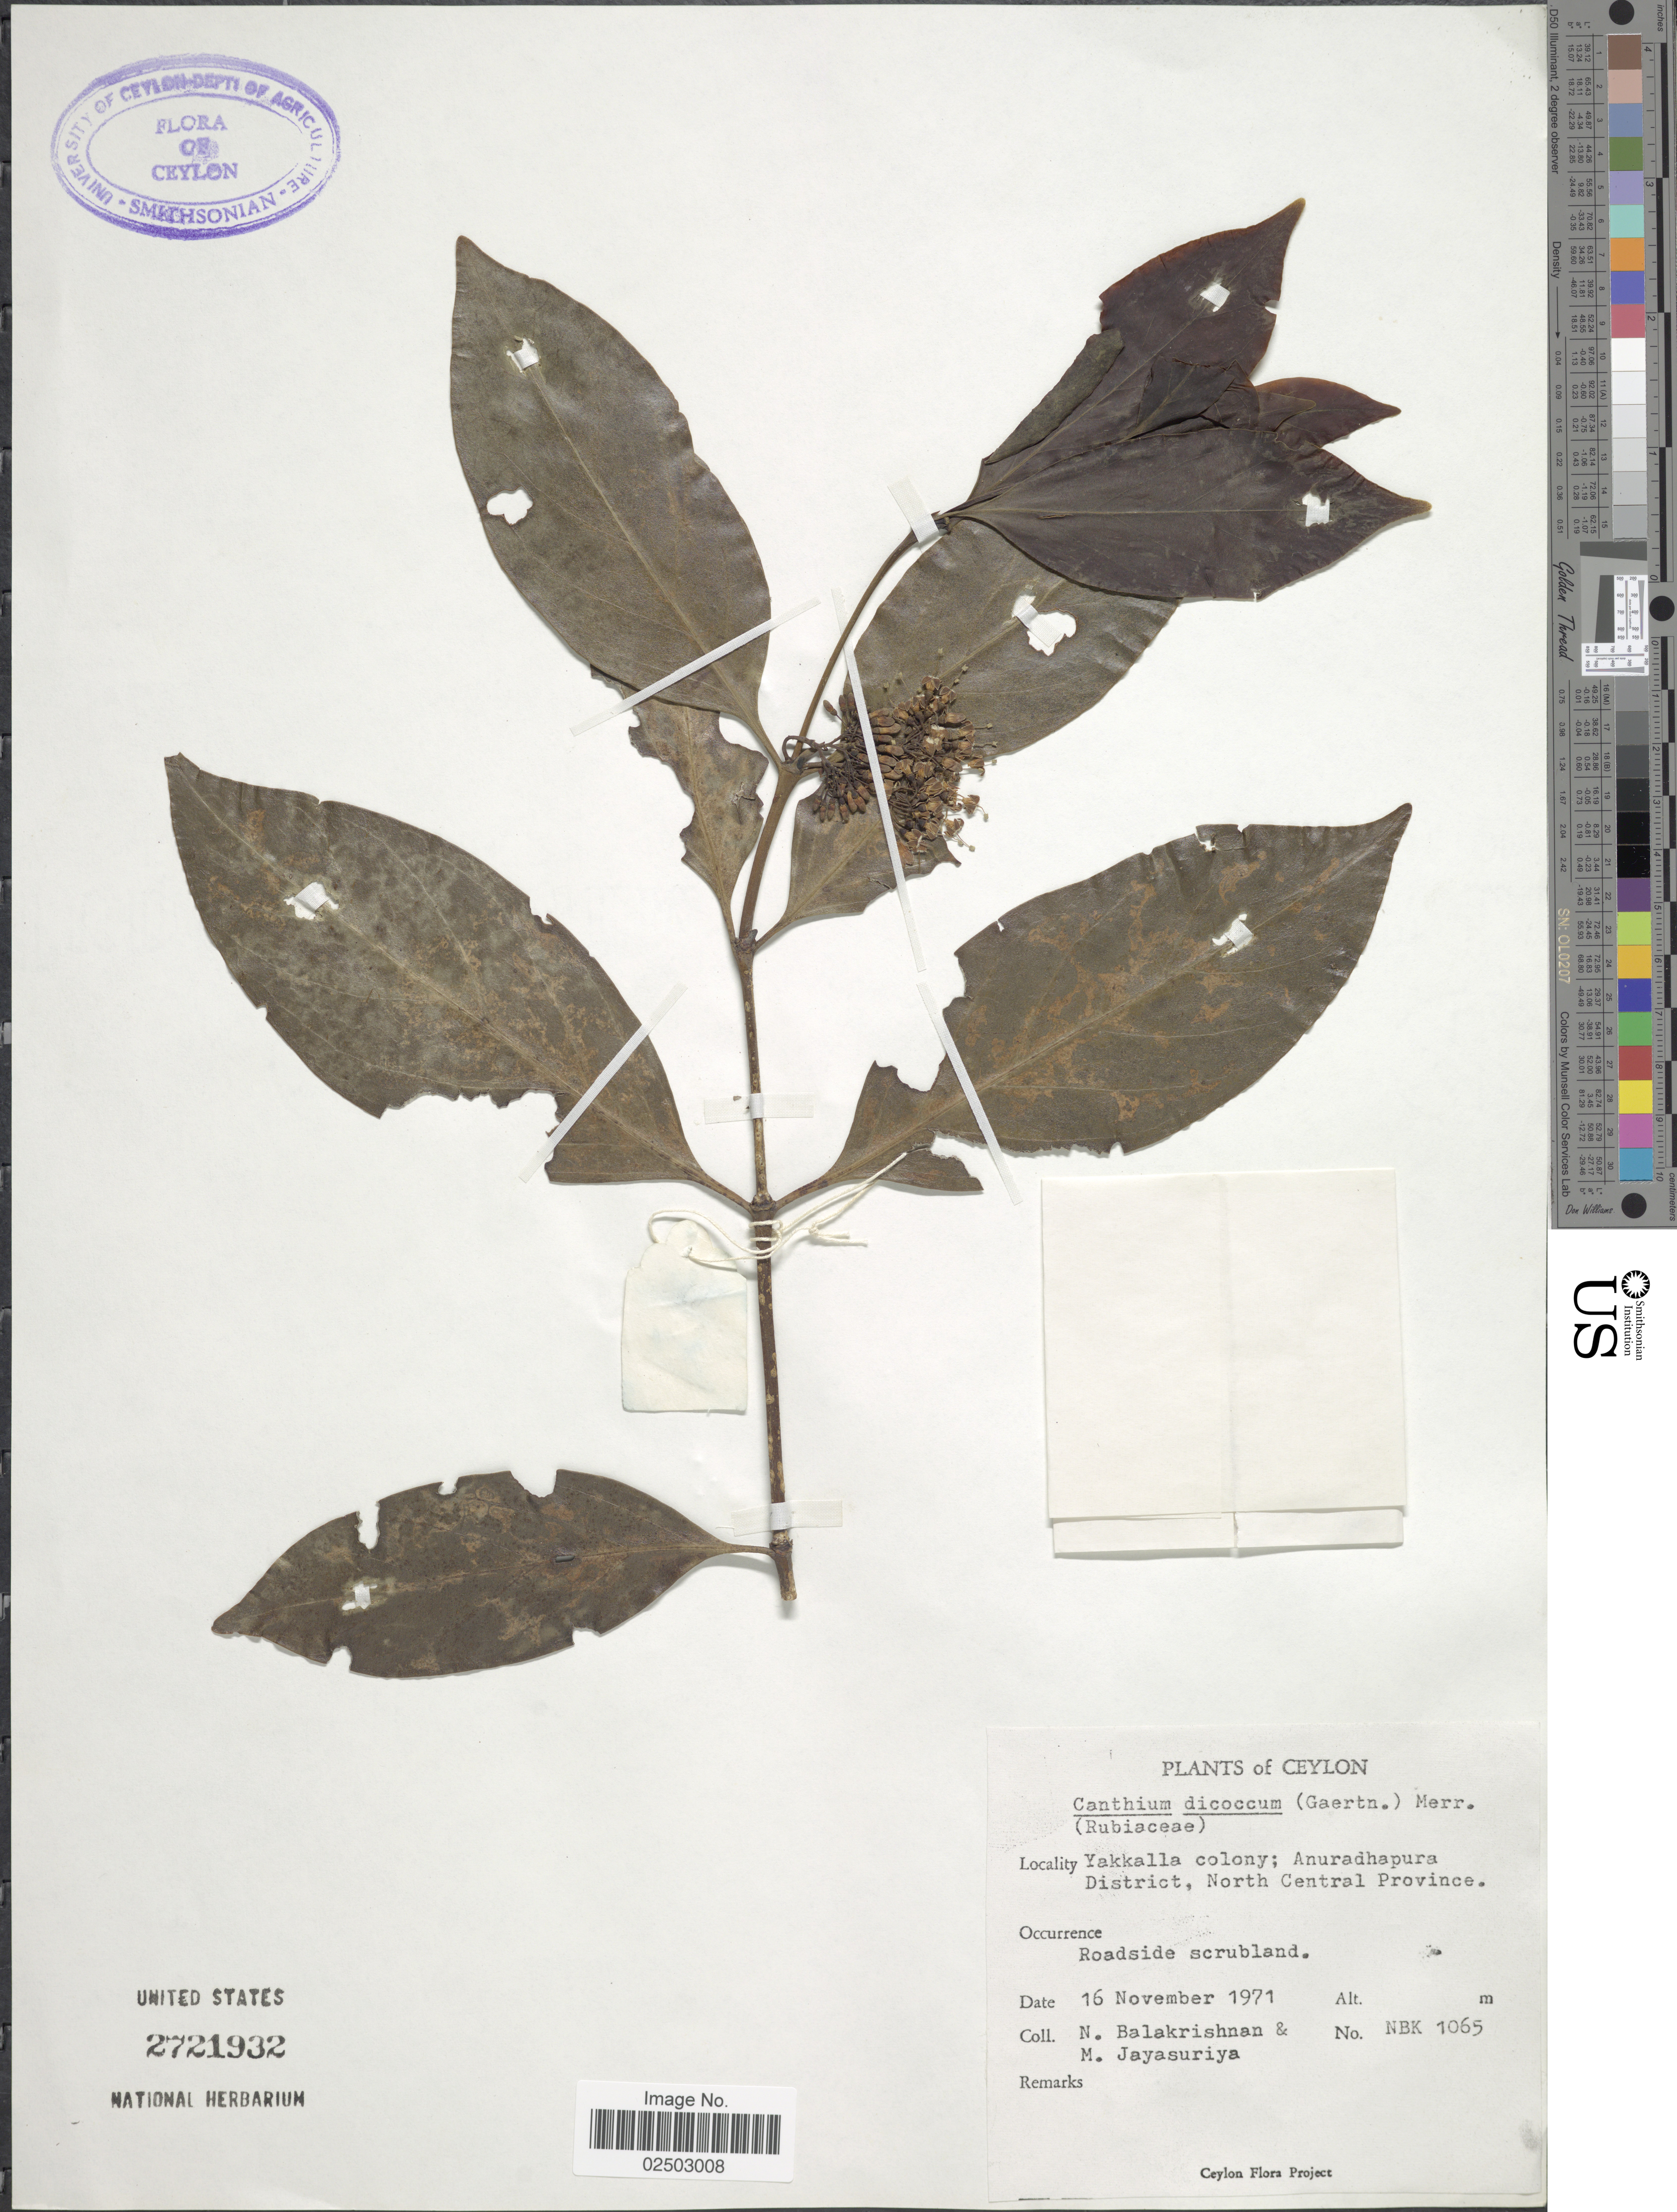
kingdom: Plantae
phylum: Tracheophyta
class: Magnoliopsida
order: Gentianales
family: Rubiaceae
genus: Canthium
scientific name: Canthium dicoccum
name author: (Gaertn.) Merr.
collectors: N. Balakrishnan & M. Jayasuriya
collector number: NBK1065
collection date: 1971-11-16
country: Sri Lanka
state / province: North Central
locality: Ceylon, Yakkalla colony; Anuradhapura District, roadside scrubland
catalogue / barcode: US 2721932